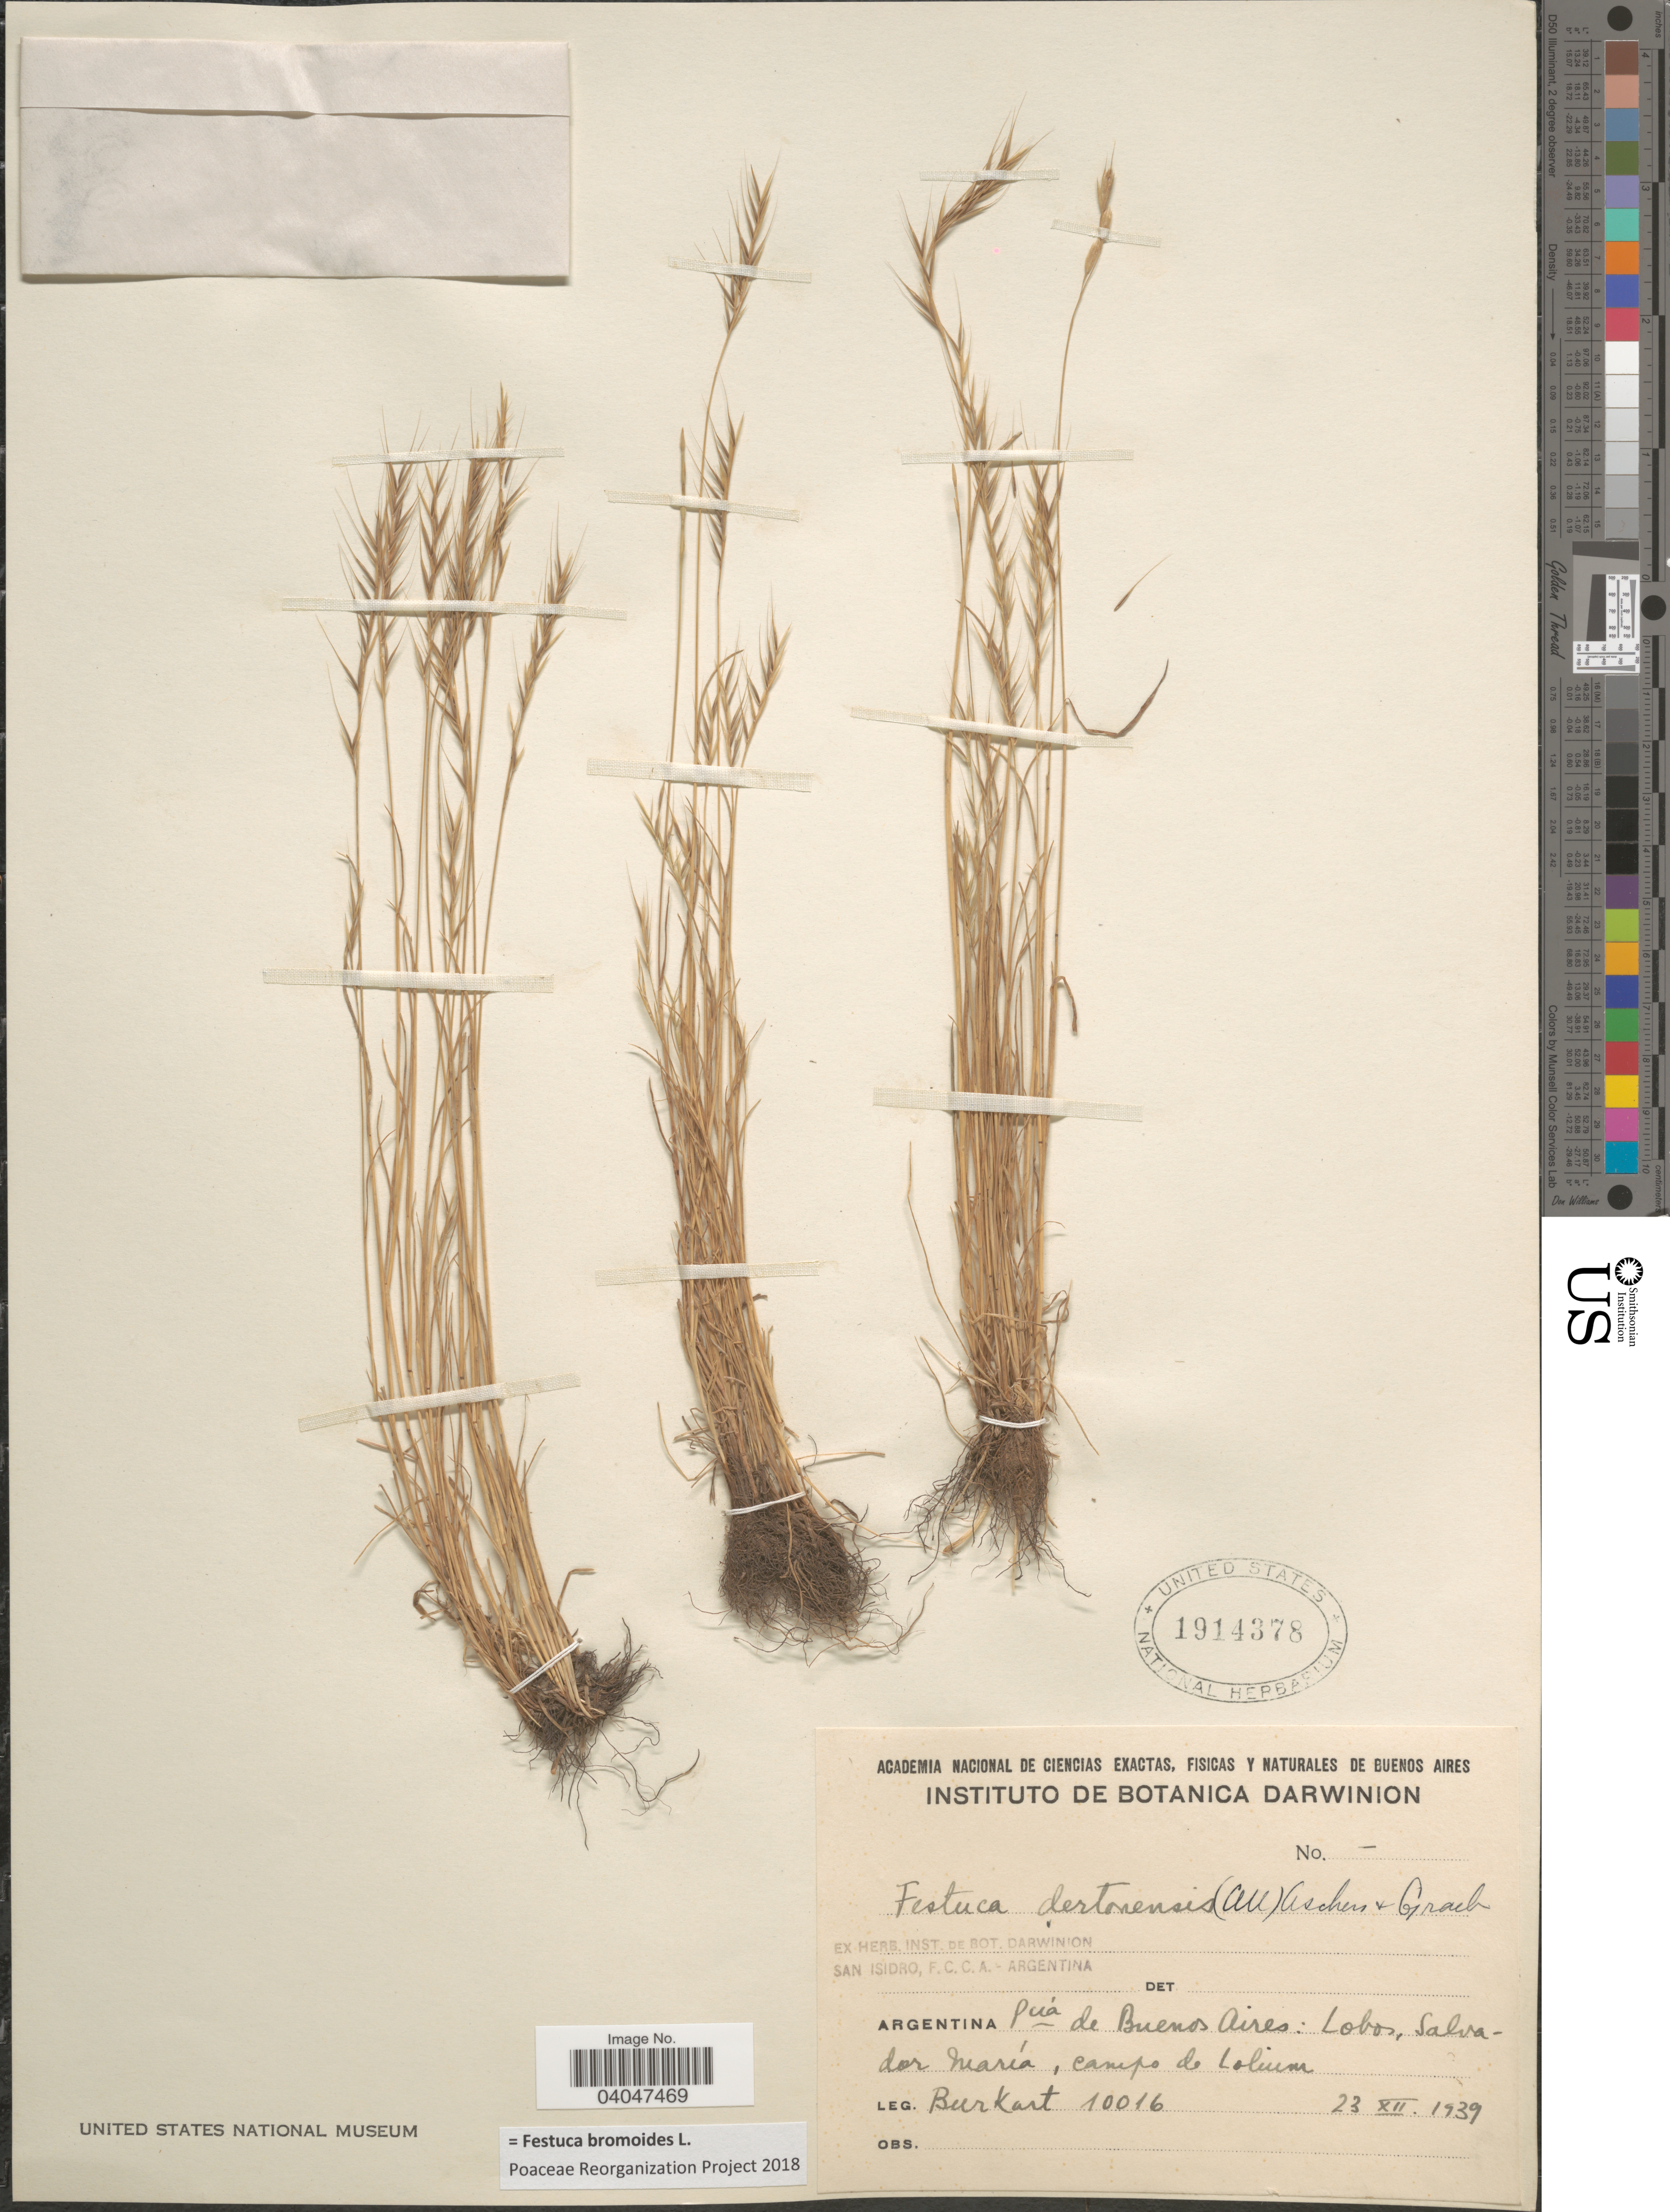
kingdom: Plantae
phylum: Tracheophyta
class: Liliopsida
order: Poales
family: Poaceae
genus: Festuca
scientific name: Festuca bromoides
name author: L.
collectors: -- Burkart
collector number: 10016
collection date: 1939-12-23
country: Argentina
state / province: Buenos Aires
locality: Lobos, Salvador María, campo de Lolium.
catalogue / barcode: US 1914378